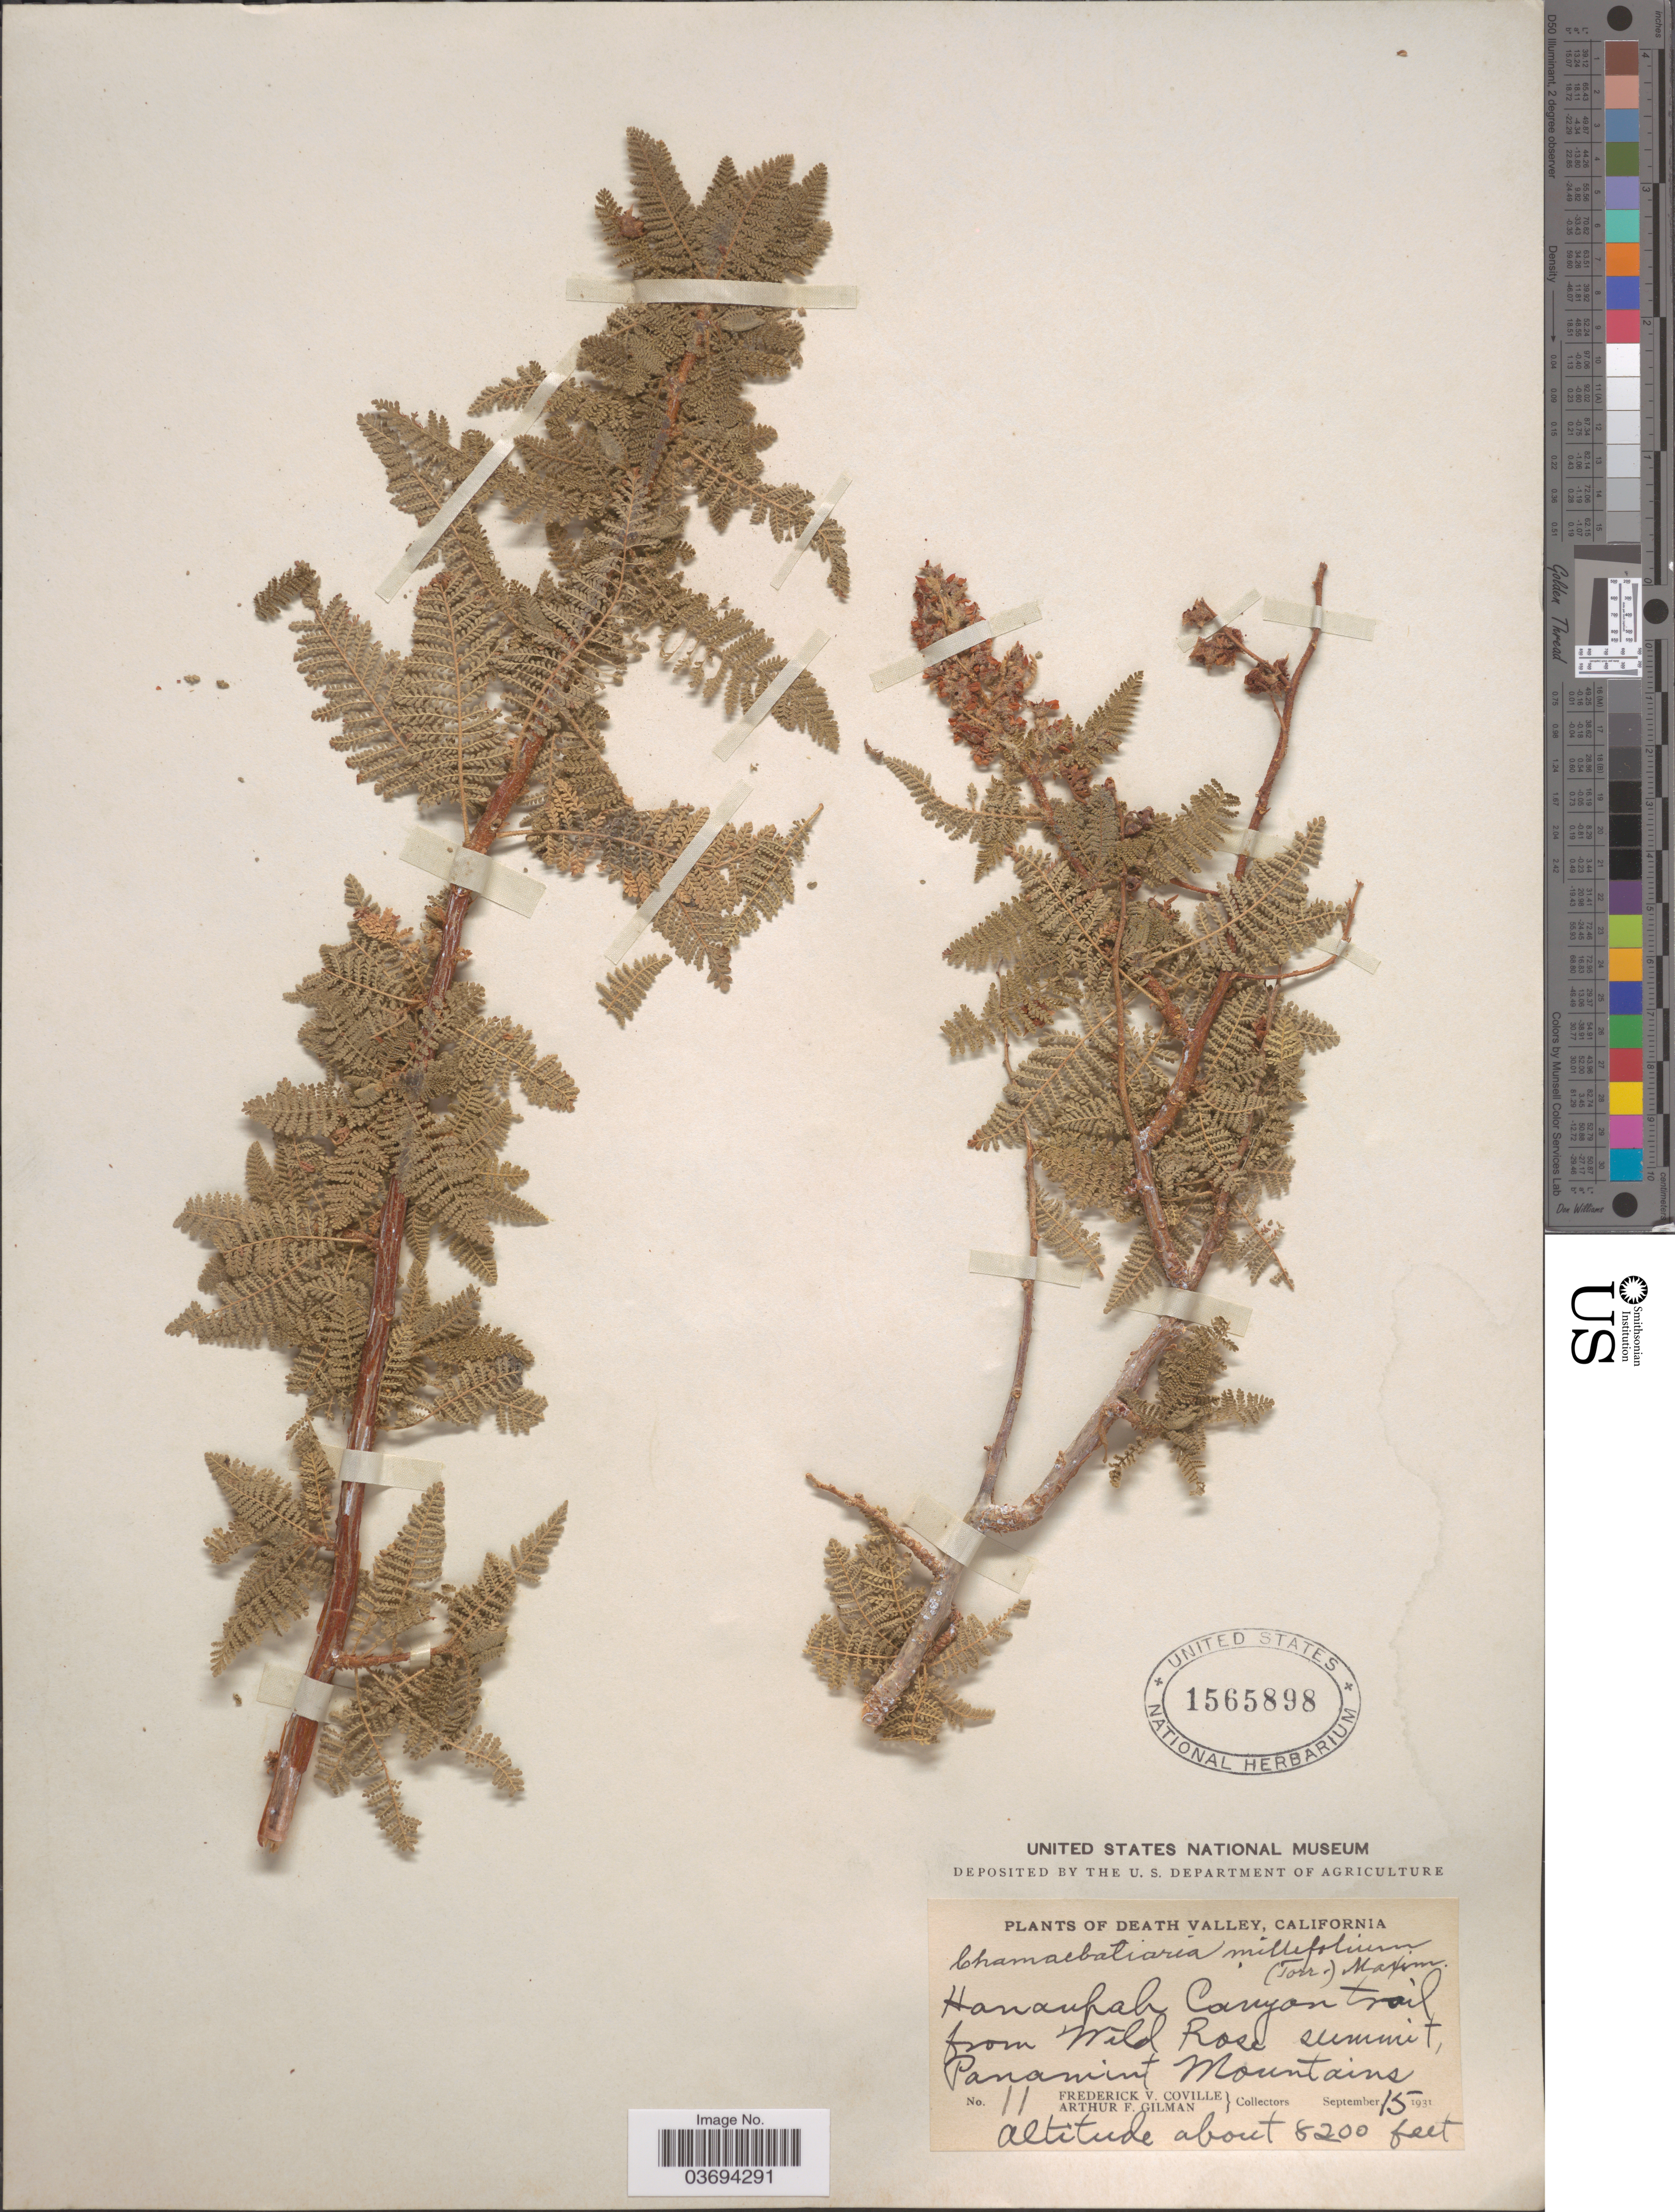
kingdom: Plantae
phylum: Tracheophyta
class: Magnoliopsida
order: Rosales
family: Rosaceae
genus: Chamaebatiaria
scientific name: Chamaebatiaria millefolium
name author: (Torr.) Maxim.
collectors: F. V. Coville & A. Gilman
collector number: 11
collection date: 1931-09-15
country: United States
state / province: California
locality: Death Valley. Hanaupah Canyon trail from Wild Rose summit, Panamint Mountains.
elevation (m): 2499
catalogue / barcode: US 1565898